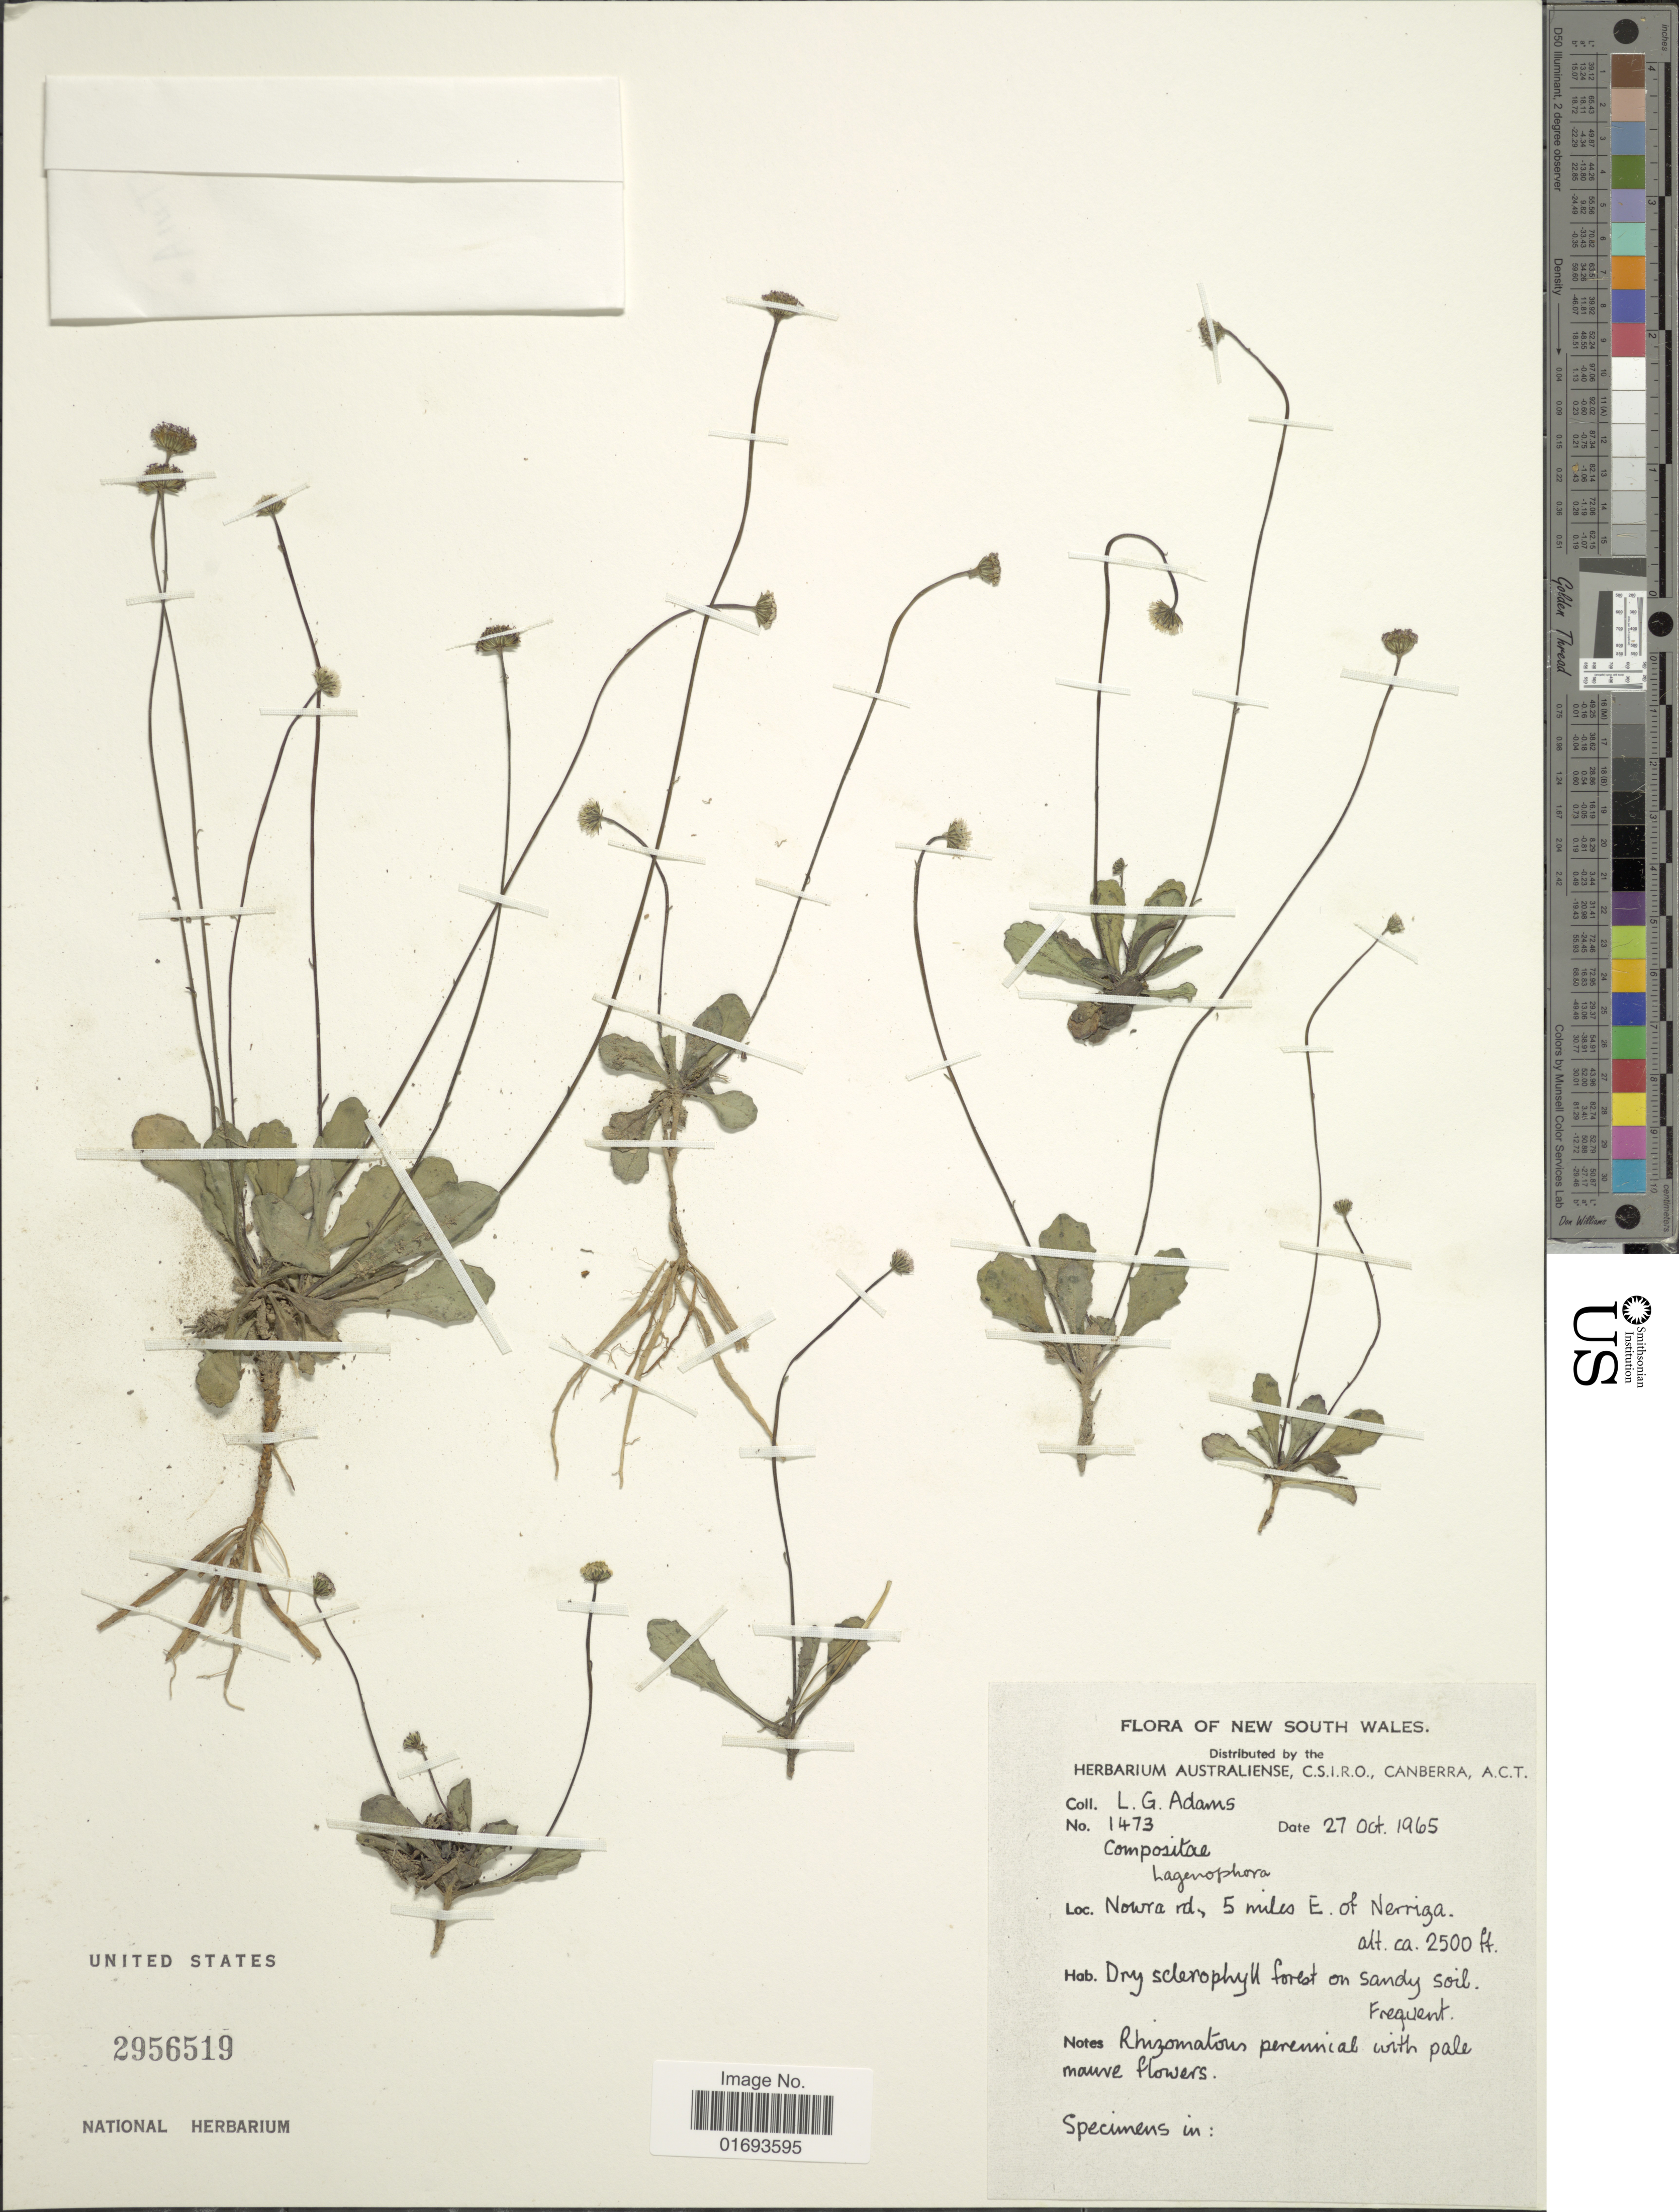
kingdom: Plantae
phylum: Tracheophyta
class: Magnoliopsida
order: Asterales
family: Asteraceae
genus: Lagenophora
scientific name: Lagenophora sp.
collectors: L. G. Adams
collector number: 1473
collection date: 1965-10-27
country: Australia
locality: Nowra rd, 5 miles E. of Nerriga. Australiense.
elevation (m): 762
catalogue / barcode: US 2956519